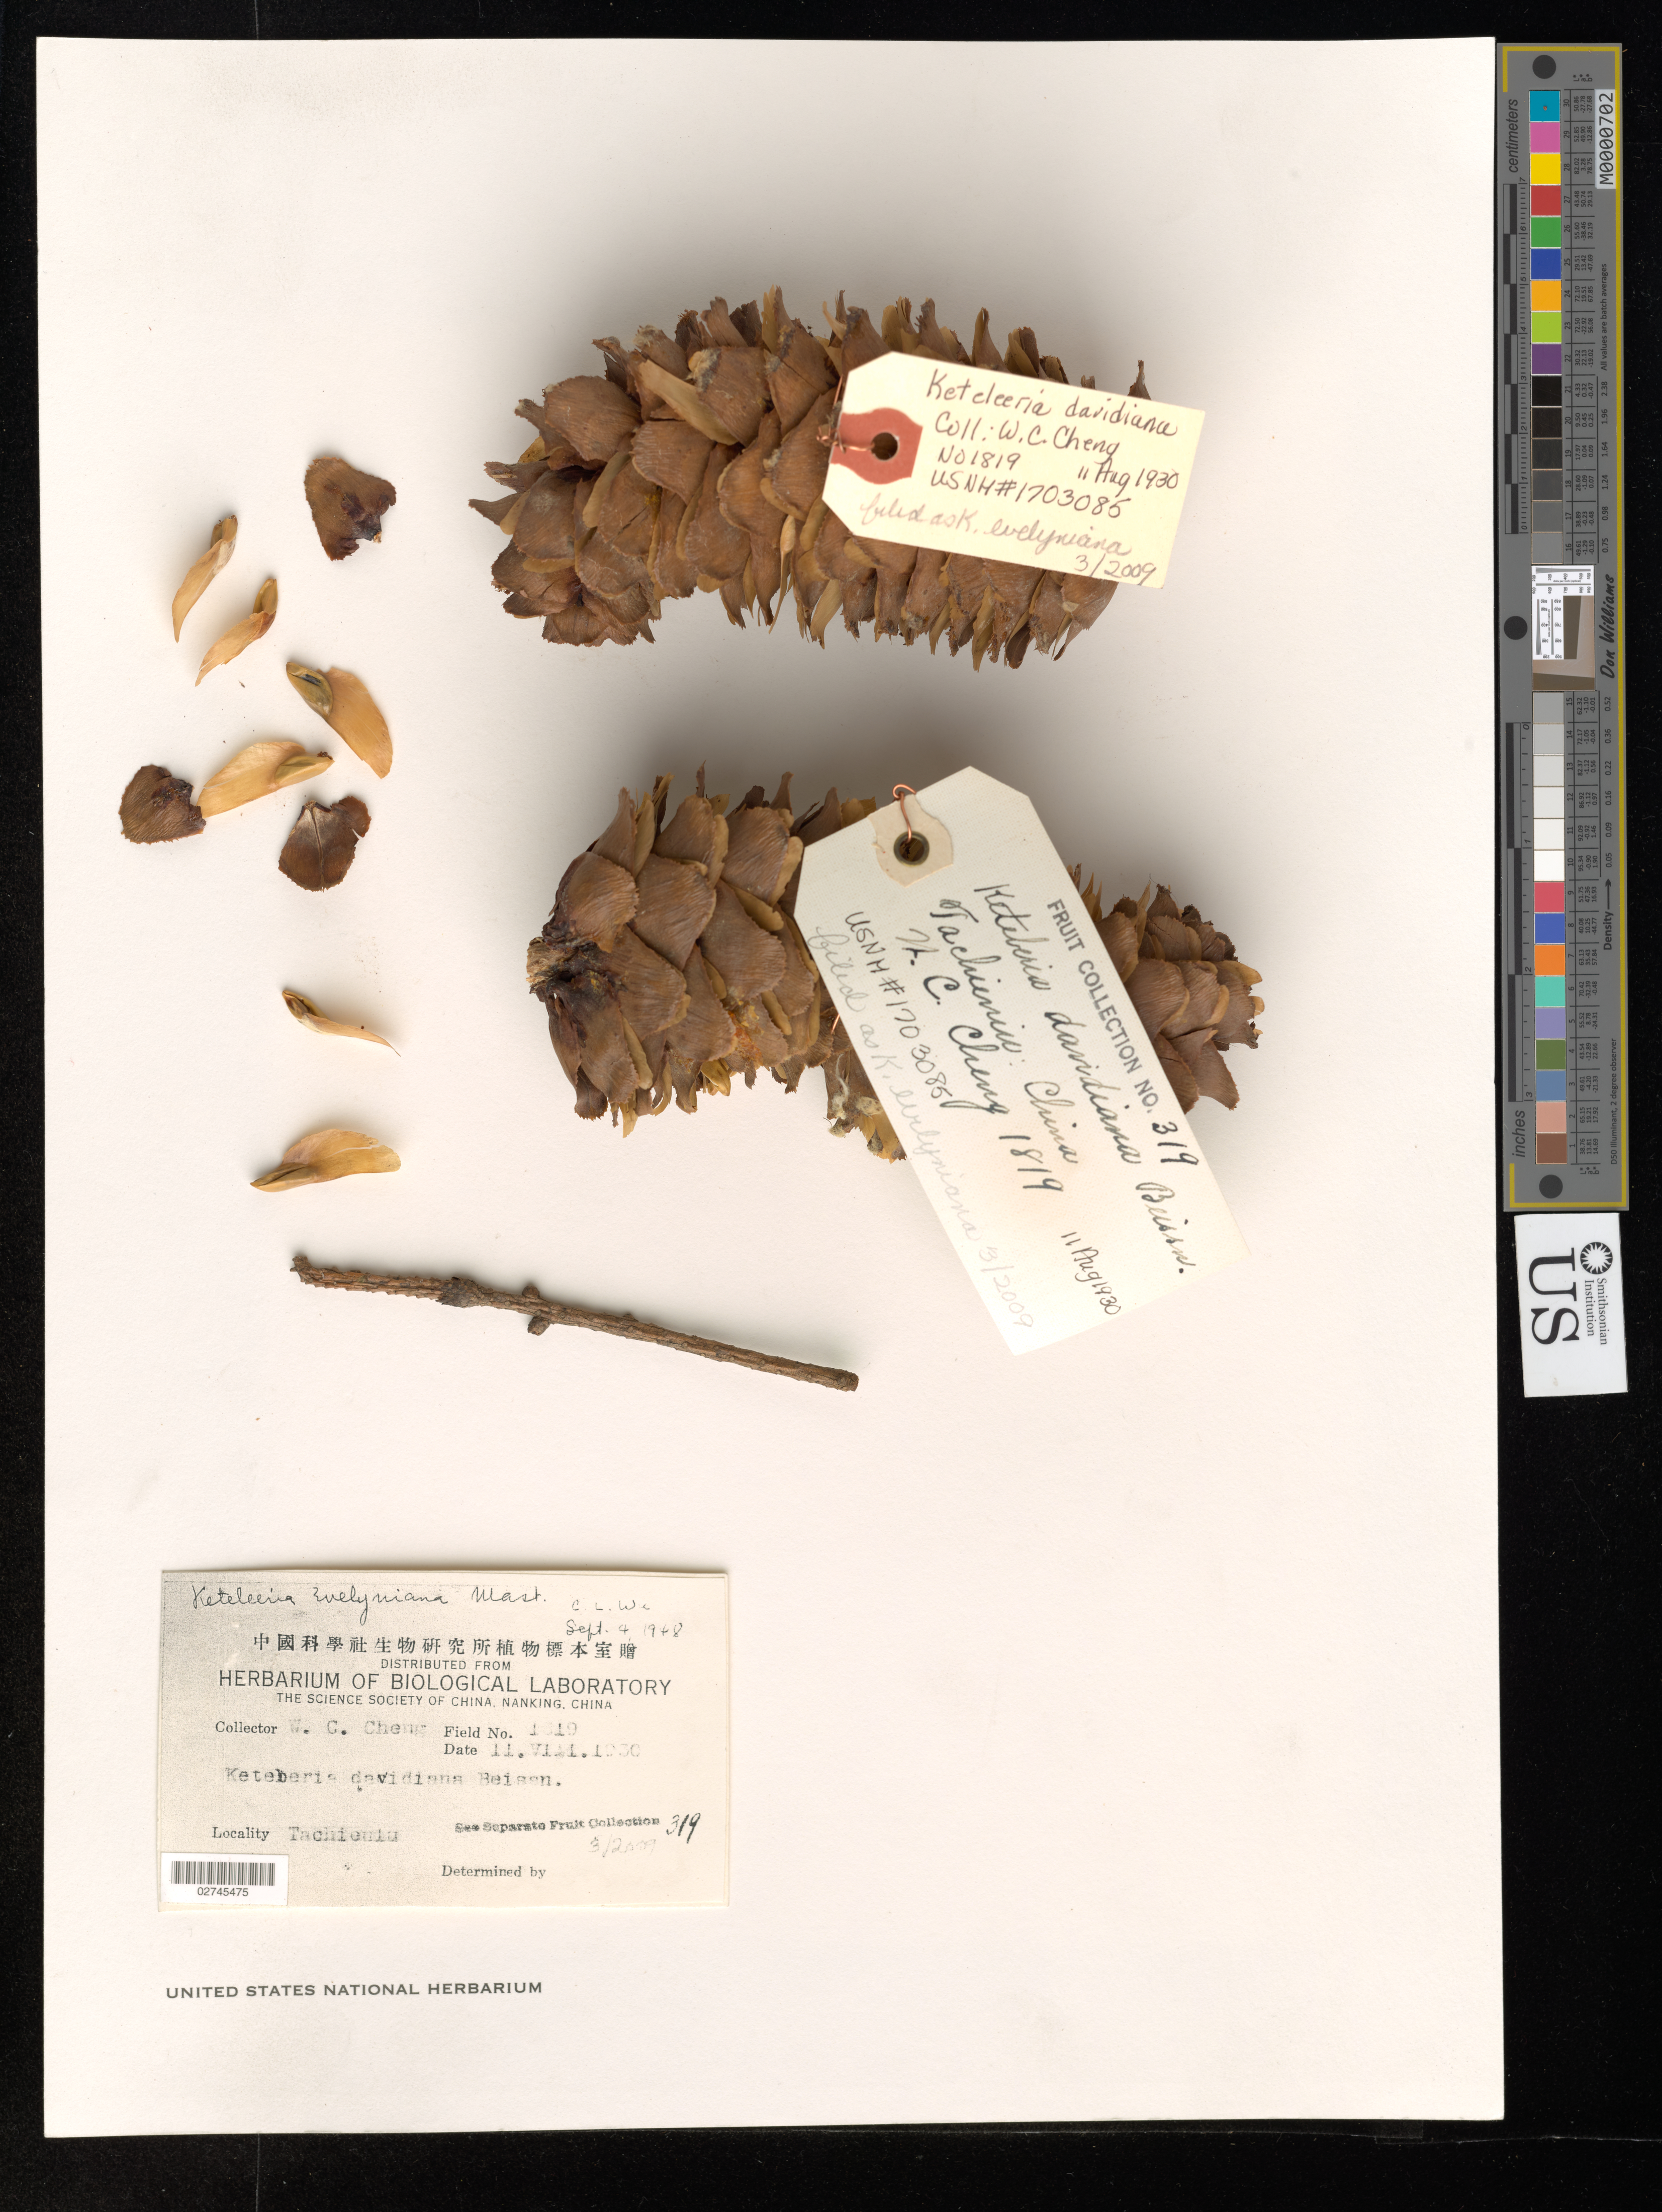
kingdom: Plantae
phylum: Tracheophyta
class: Pinopsida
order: Pinales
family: Pinaceae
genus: Keteleeria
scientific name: Keteleeria evelyniana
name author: Mast.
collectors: W. C. Cheng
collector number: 1819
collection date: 1930-08-11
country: China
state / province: Sichuan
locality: Tachienlu